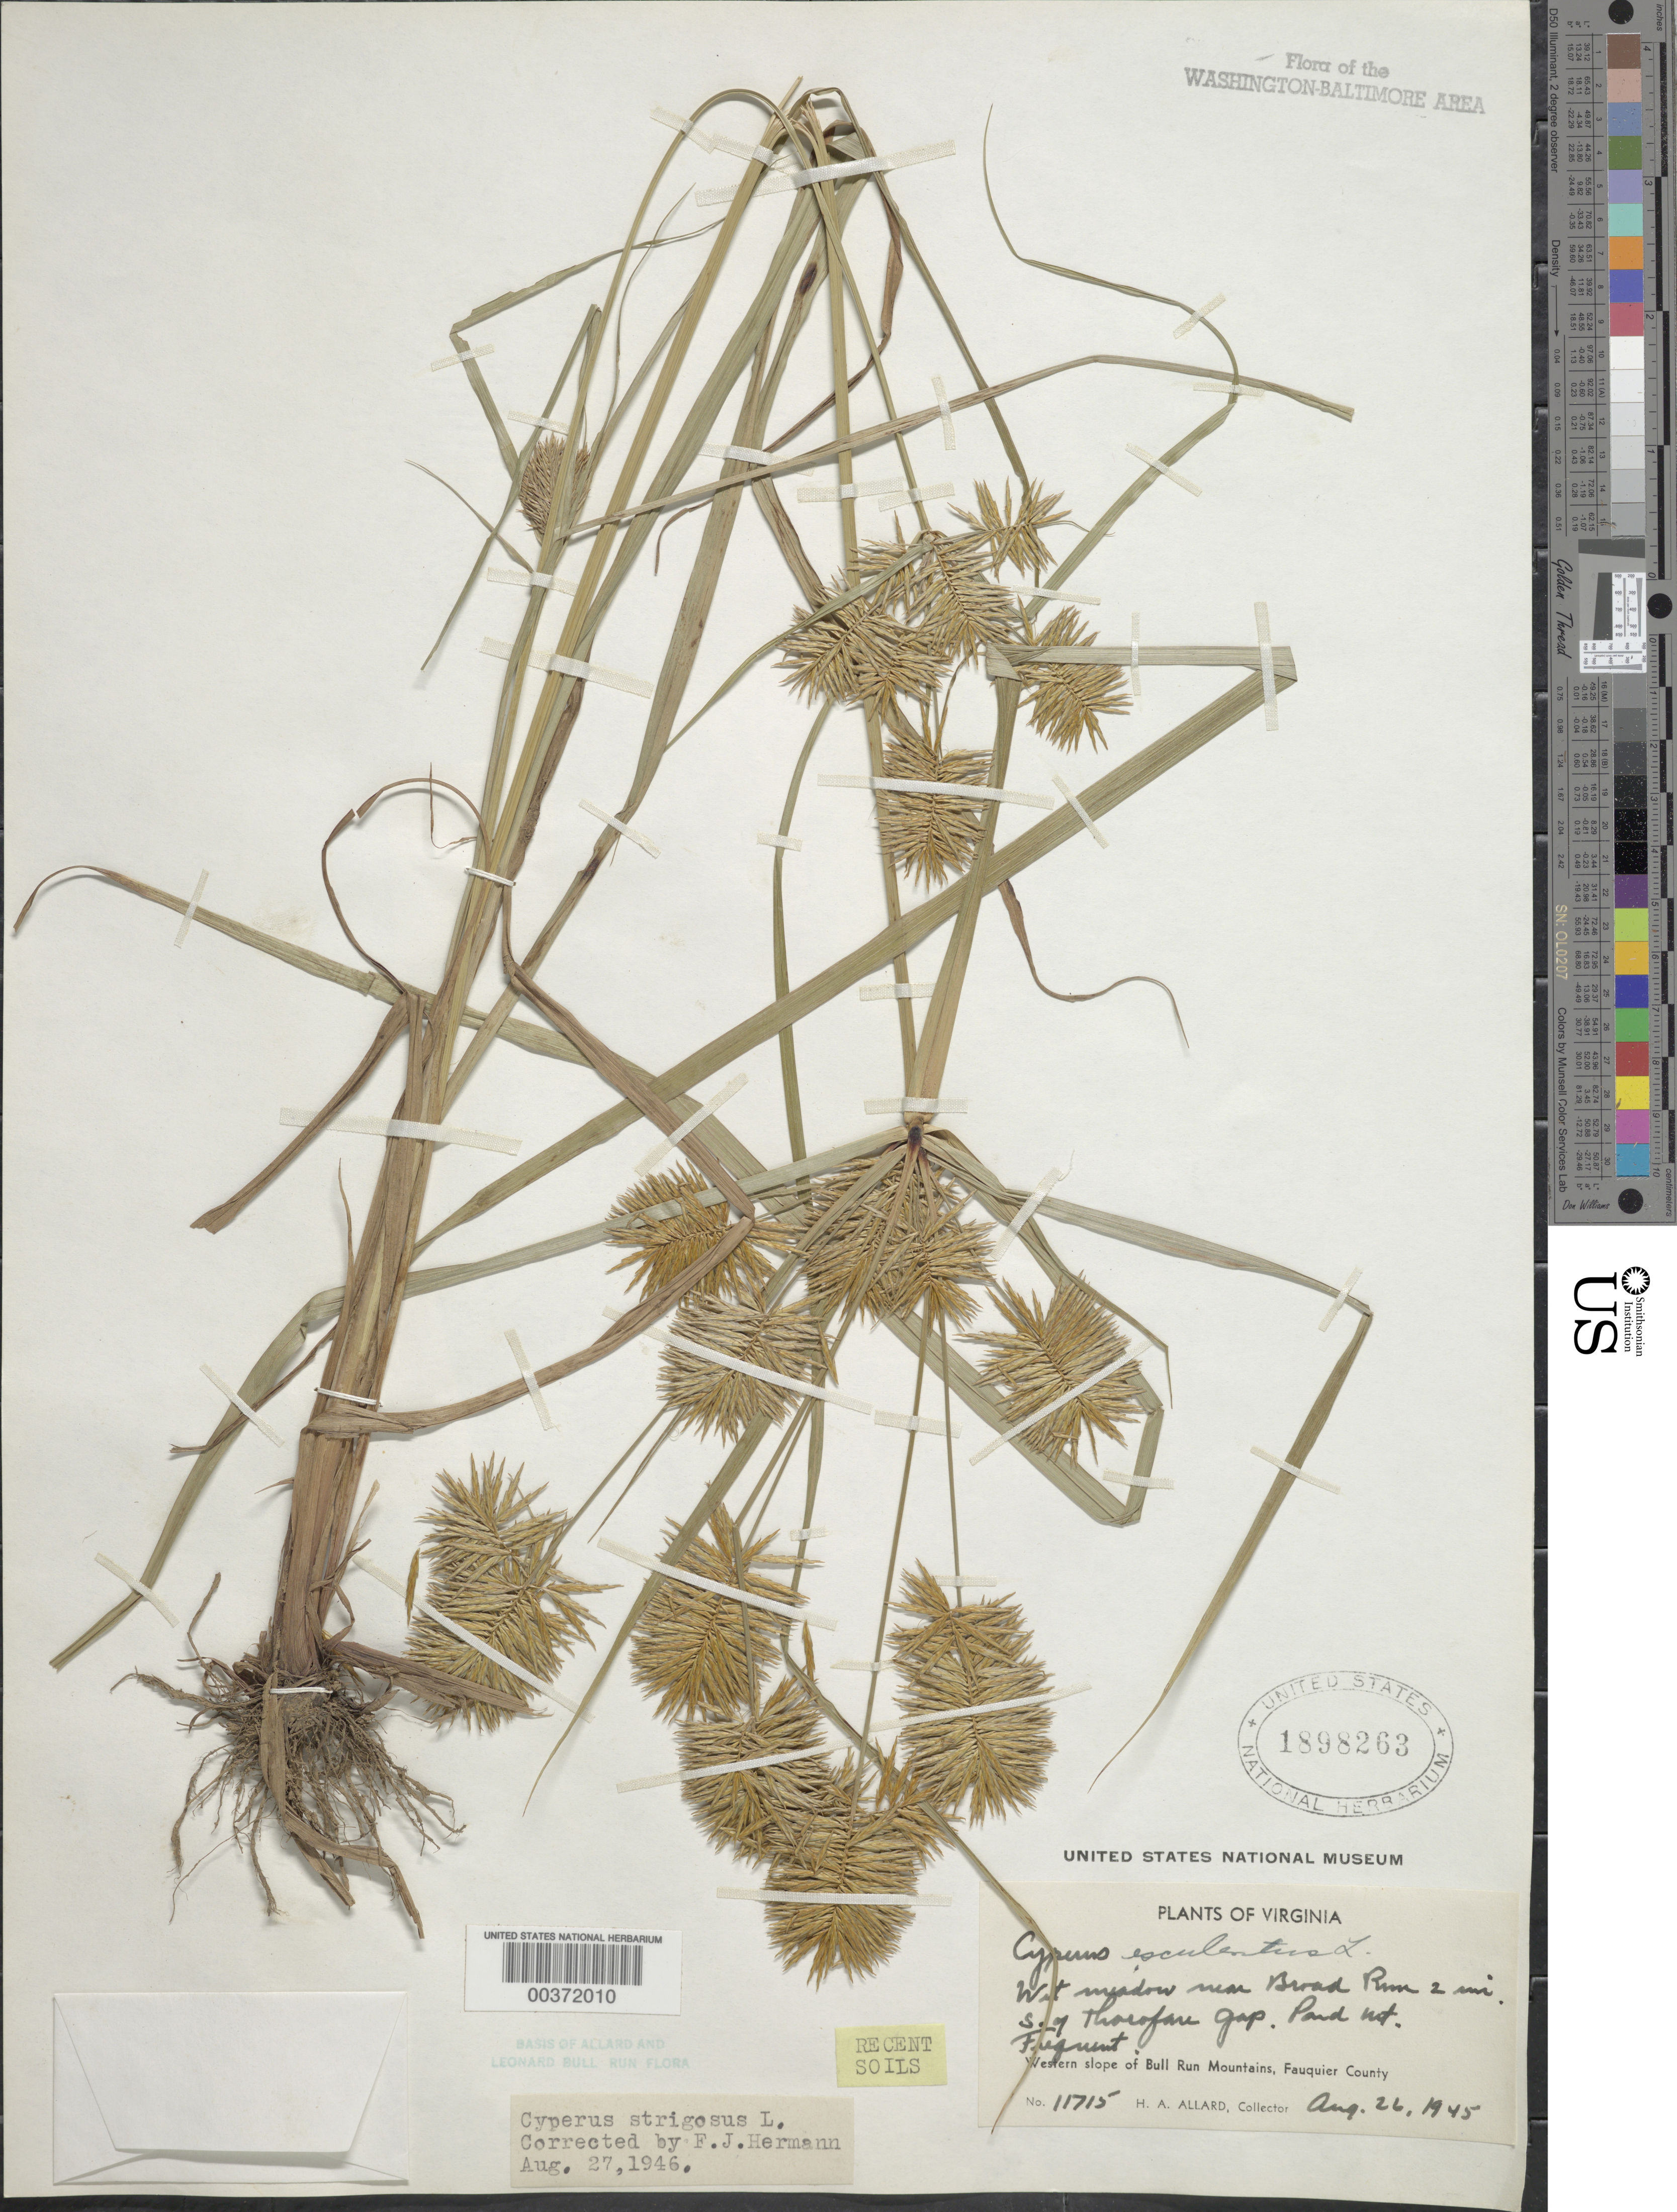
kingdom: Plantae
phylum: Tracheophyta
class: Liliopsida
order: Poales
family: Cyperaceae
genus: Cyperus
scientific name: Cyperus strigosus L.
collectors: H. A. Allard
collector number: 11715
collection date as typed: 26 Aug 1945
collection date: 1945-08-26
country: United States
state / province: Virginia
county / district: Fauquier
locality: Broad Run south of Thorofare Gap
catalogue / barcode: US 1898263